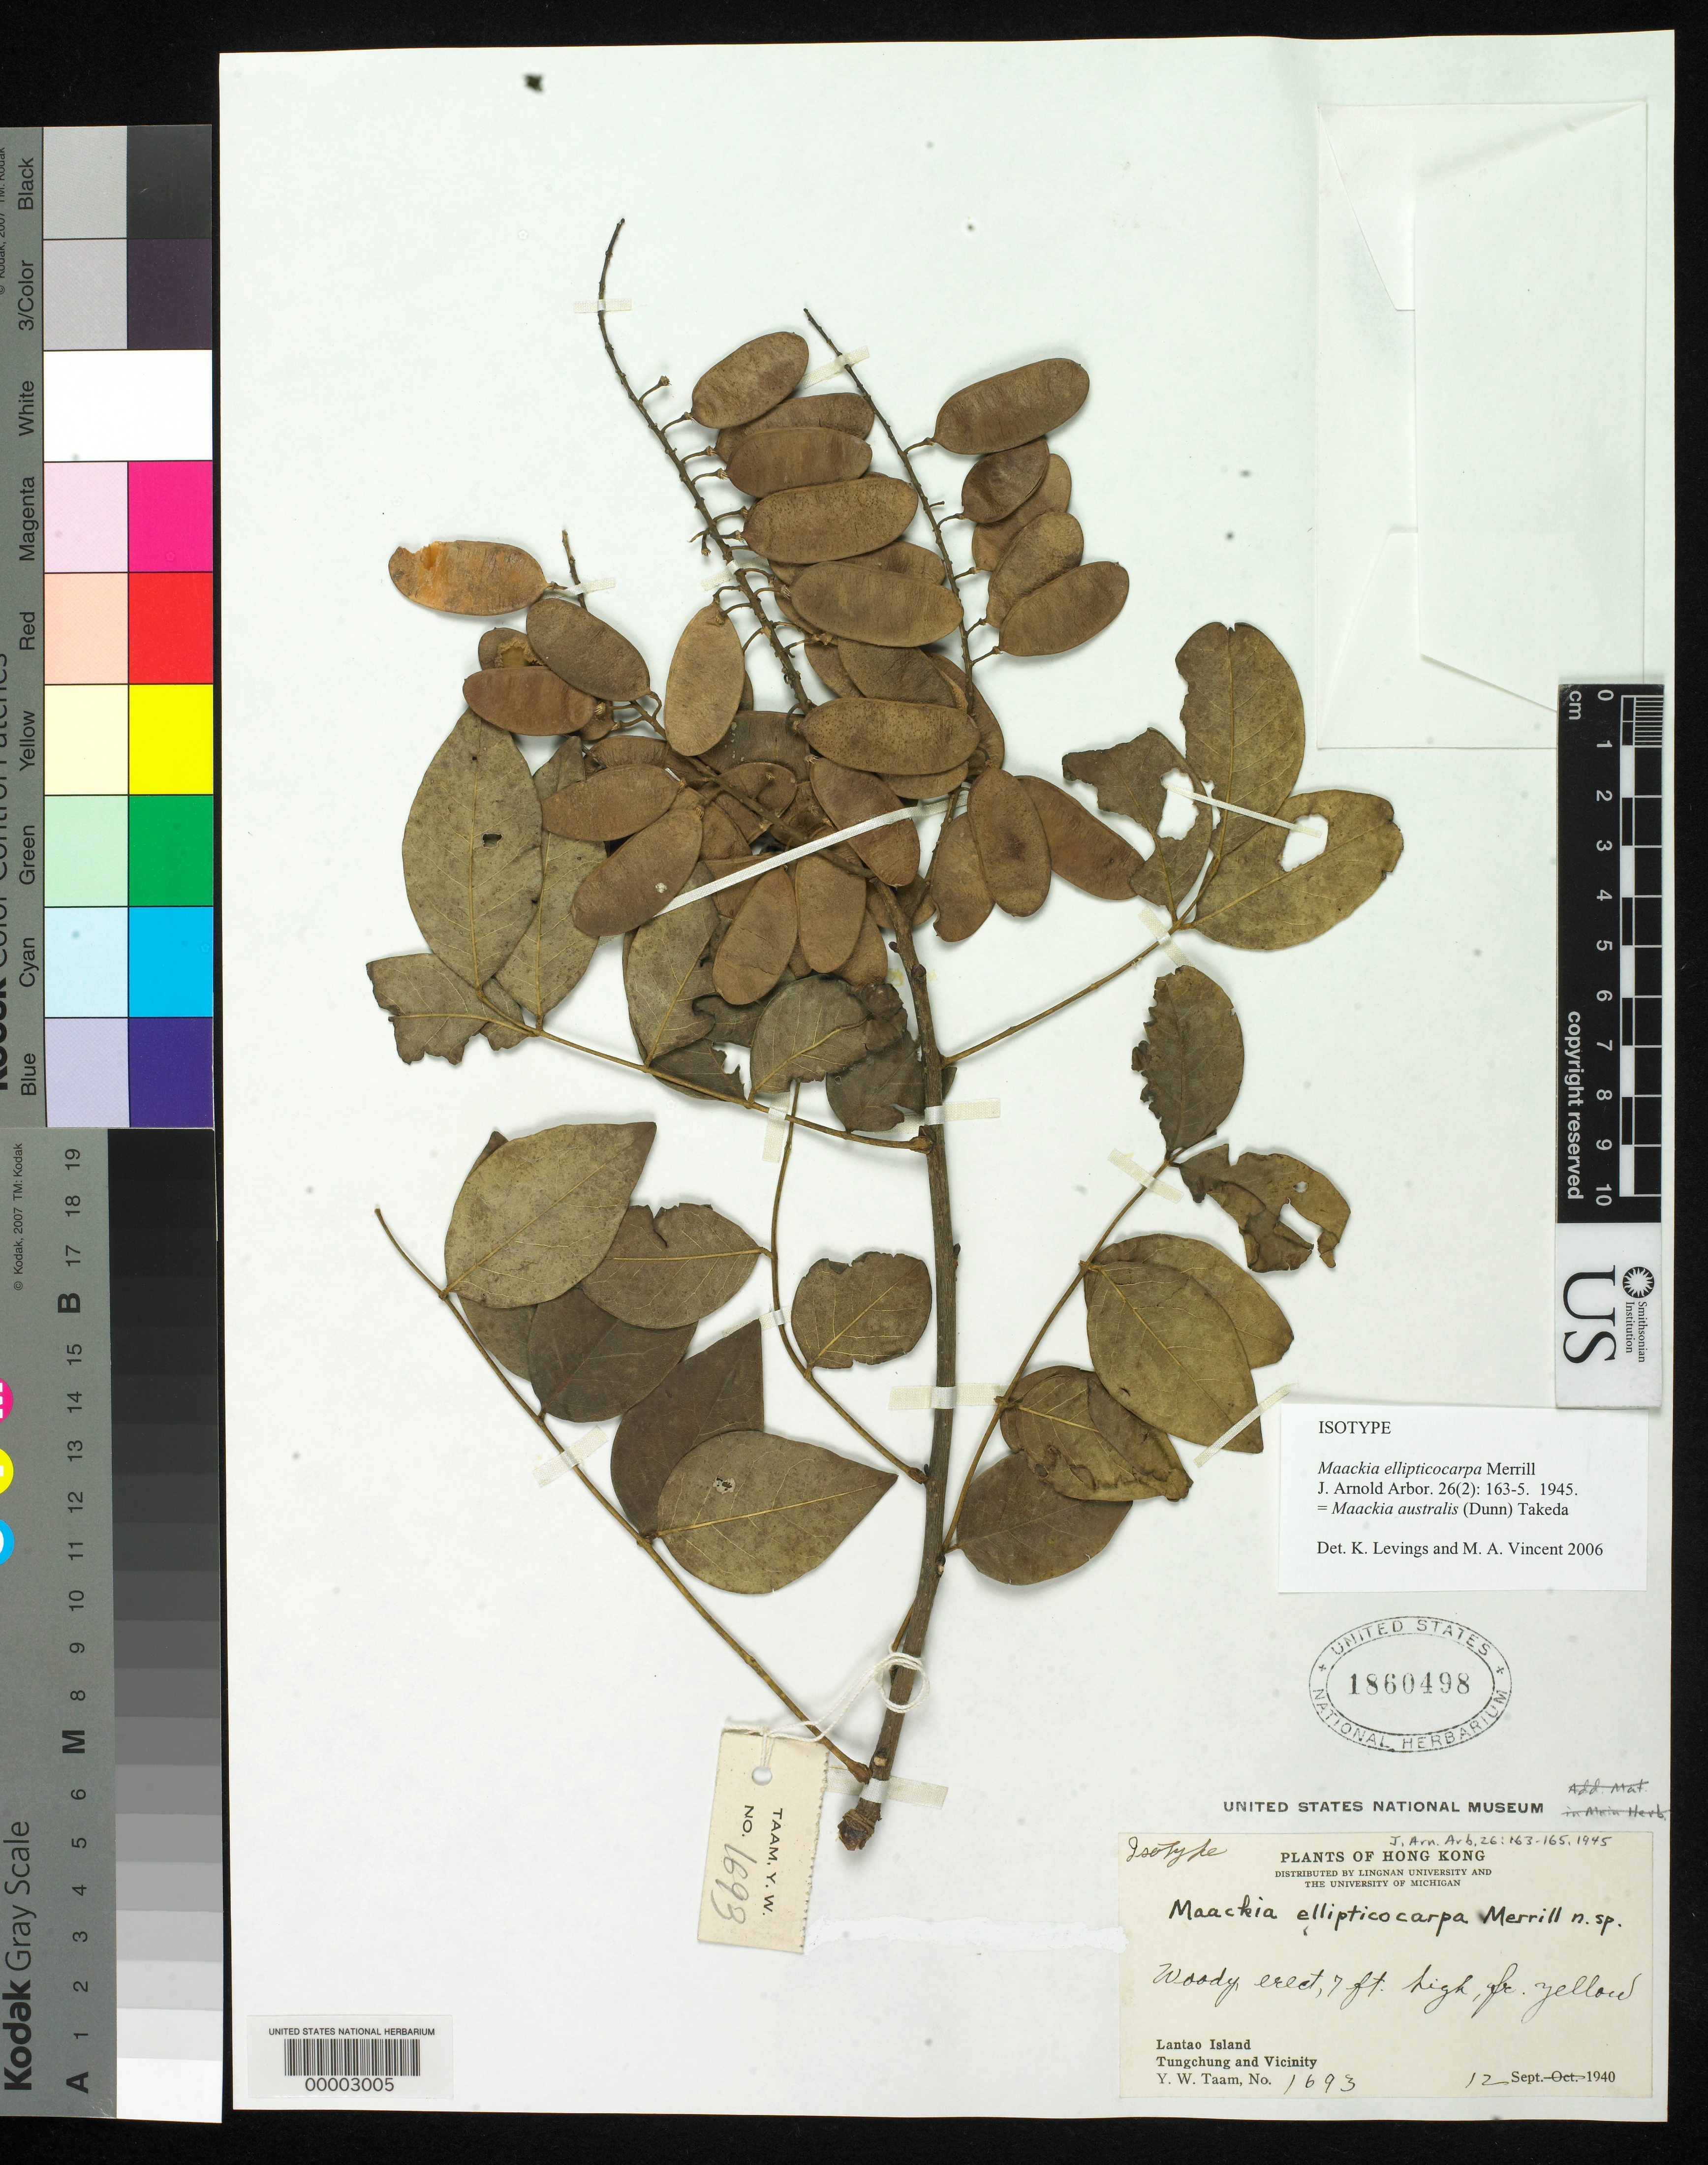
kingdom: Plantae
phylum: Tracheophyta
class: Magnoliopsida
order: Fabales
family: Fabaceae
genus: Maackia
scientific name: Maackia ellipticocarpa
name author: Merr.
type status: Isotype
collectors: Y. W. Taam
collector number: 1693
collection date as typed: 12 Sep 1940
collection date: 1940-09-12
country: China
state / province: Hong Kong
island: Lantao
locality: Tungchung.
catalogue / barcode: US 1860498